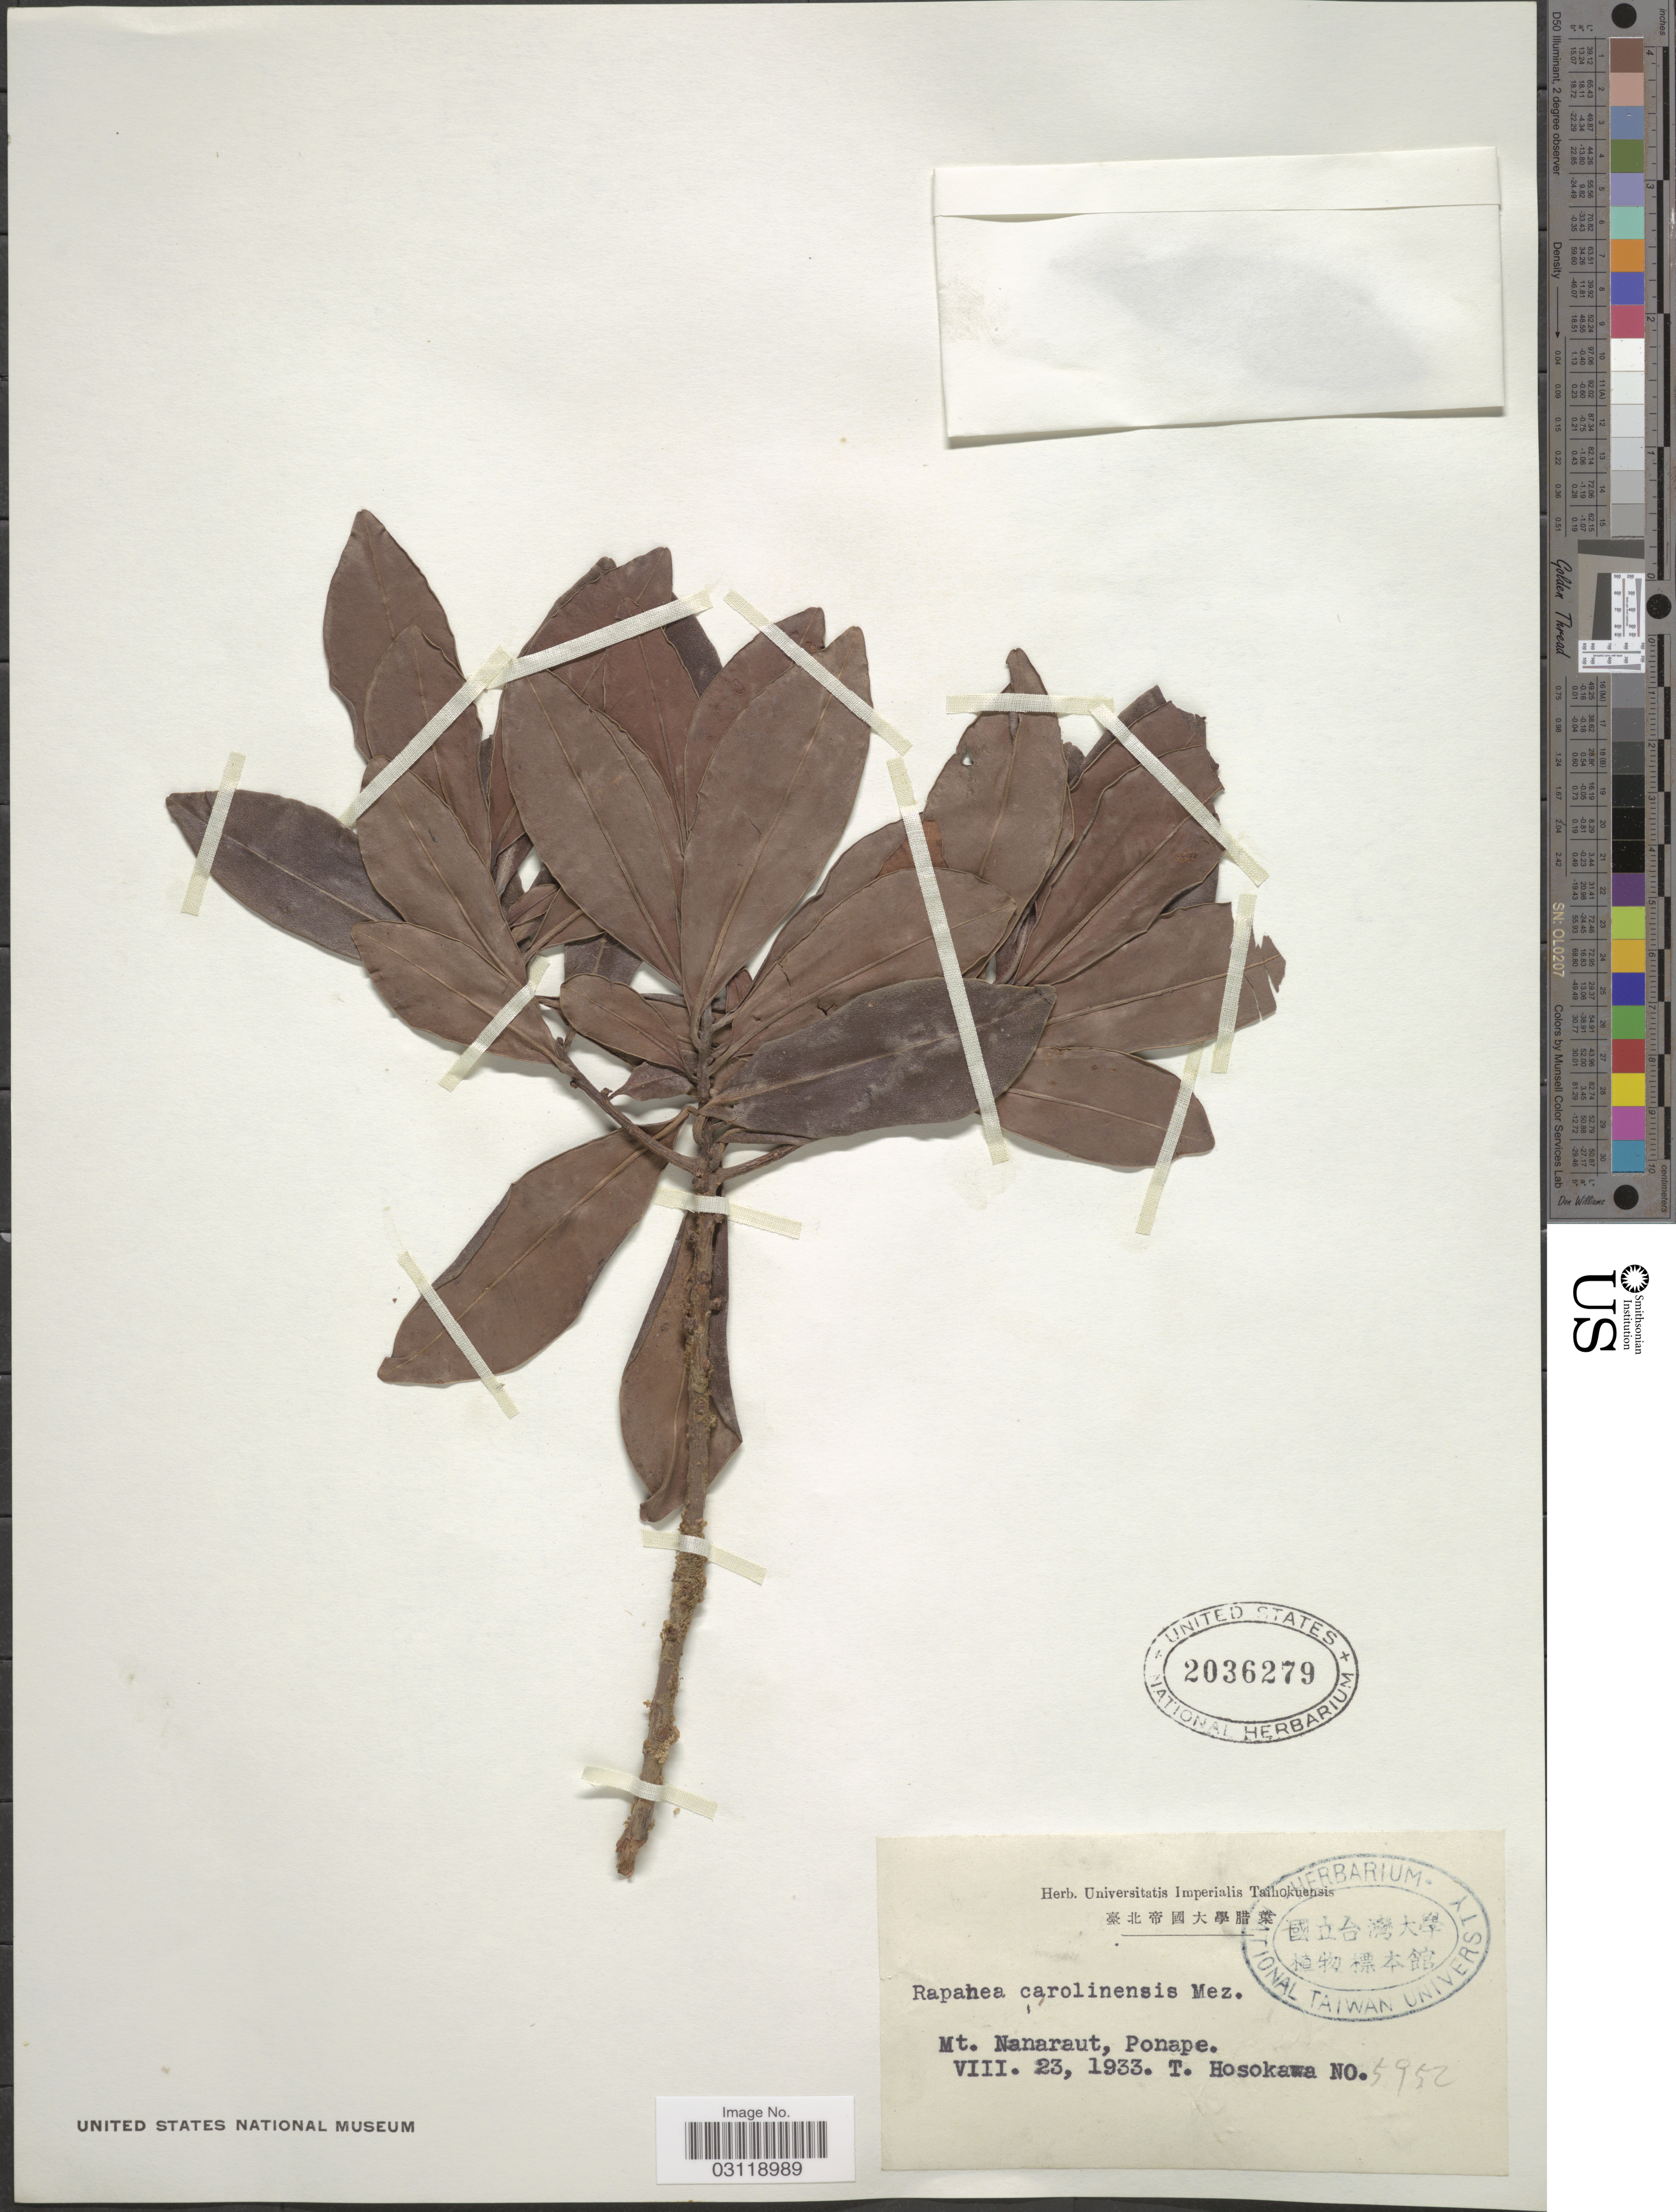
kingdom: Plantae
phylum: Tracheophyta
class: Magnoliopsida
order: Ericales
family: Primulaceae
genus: Rapanea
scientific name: Rapanea carolinensis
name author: Mez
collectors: T. Hosokawa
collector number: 5952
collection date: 1933-08-23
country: Micronesia, Federated States of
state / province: Pohnpei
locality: Mt. Nanaraut, Ponape.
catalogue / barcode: US 2036279